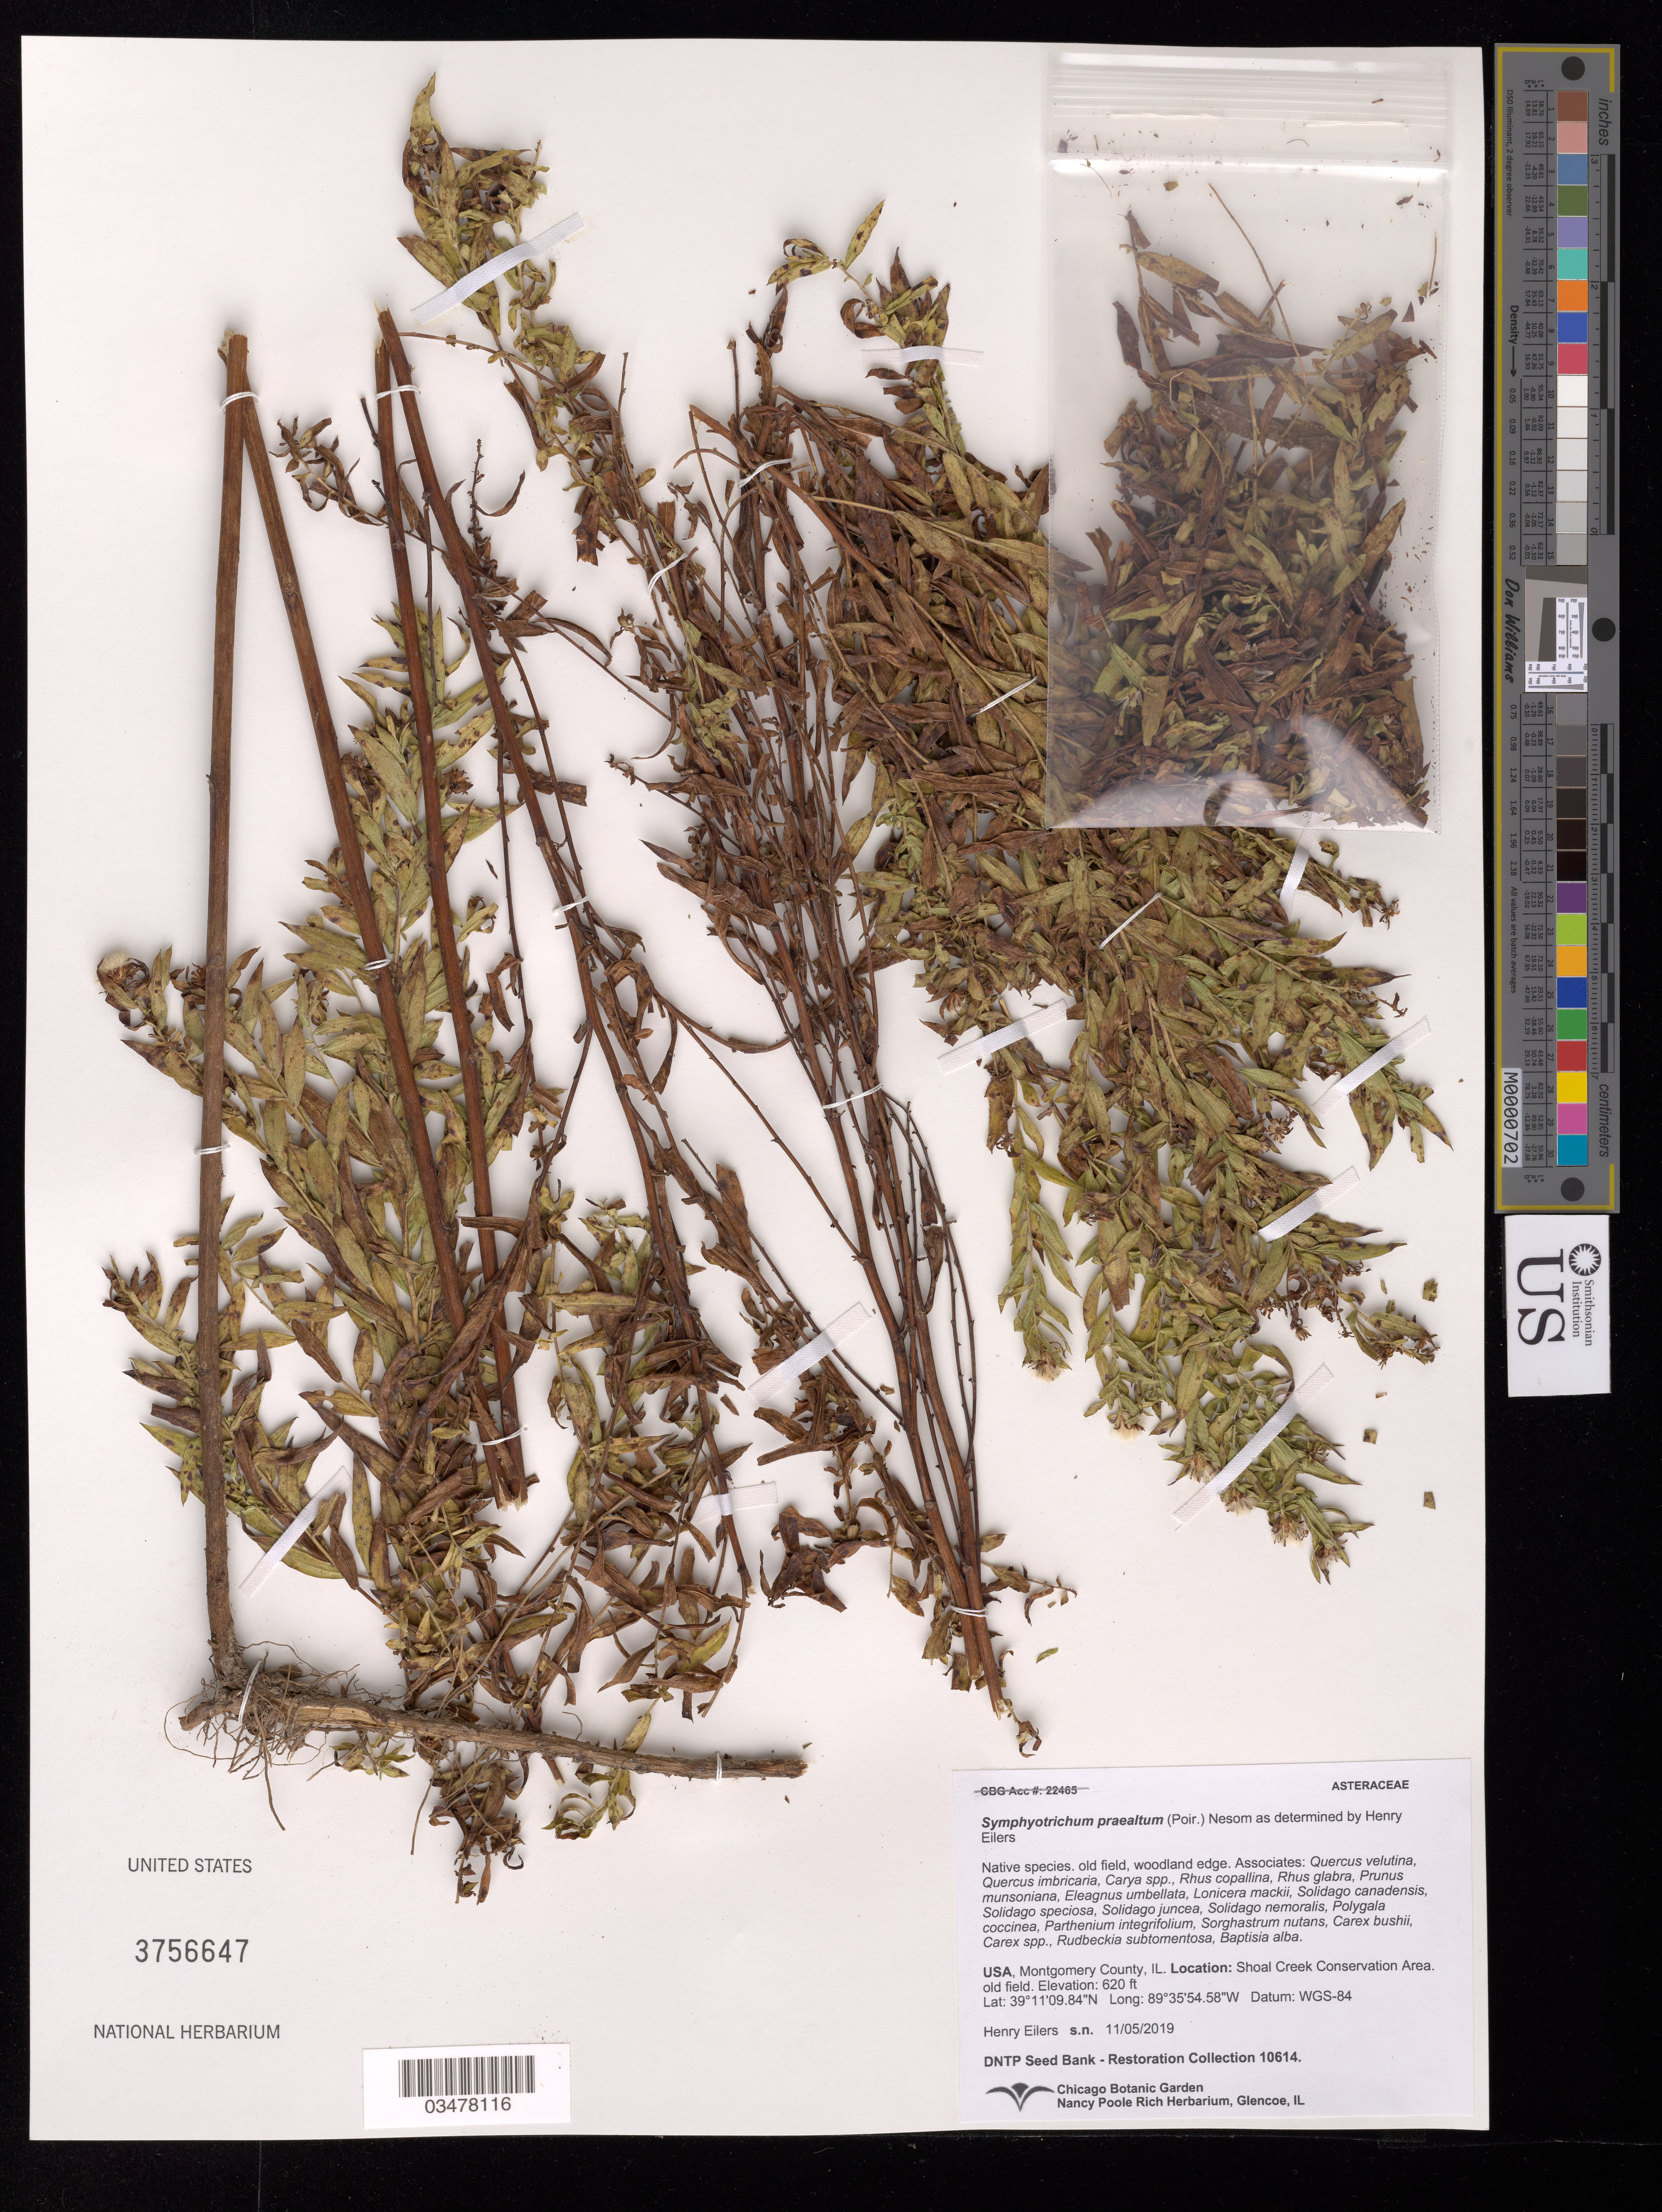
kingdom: Plantae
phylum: Tracheophyta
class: Magnoliopsida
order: Asterales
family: Asteraceae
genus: Symphyotrichum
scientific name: Symphyotrichum praealtum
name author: (Poir.) G.L. Nesom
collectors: H. Eilers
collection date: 2019-11-05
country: United States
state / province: Illinois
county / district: Montgomery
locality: Shoal Creek Conservation Area, old field.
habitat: Old field, woodland edge. With Carya sp., Rhus glabra, Carex bushii, Baptisia alba, etc.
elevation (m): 189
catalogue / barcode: US 3756647